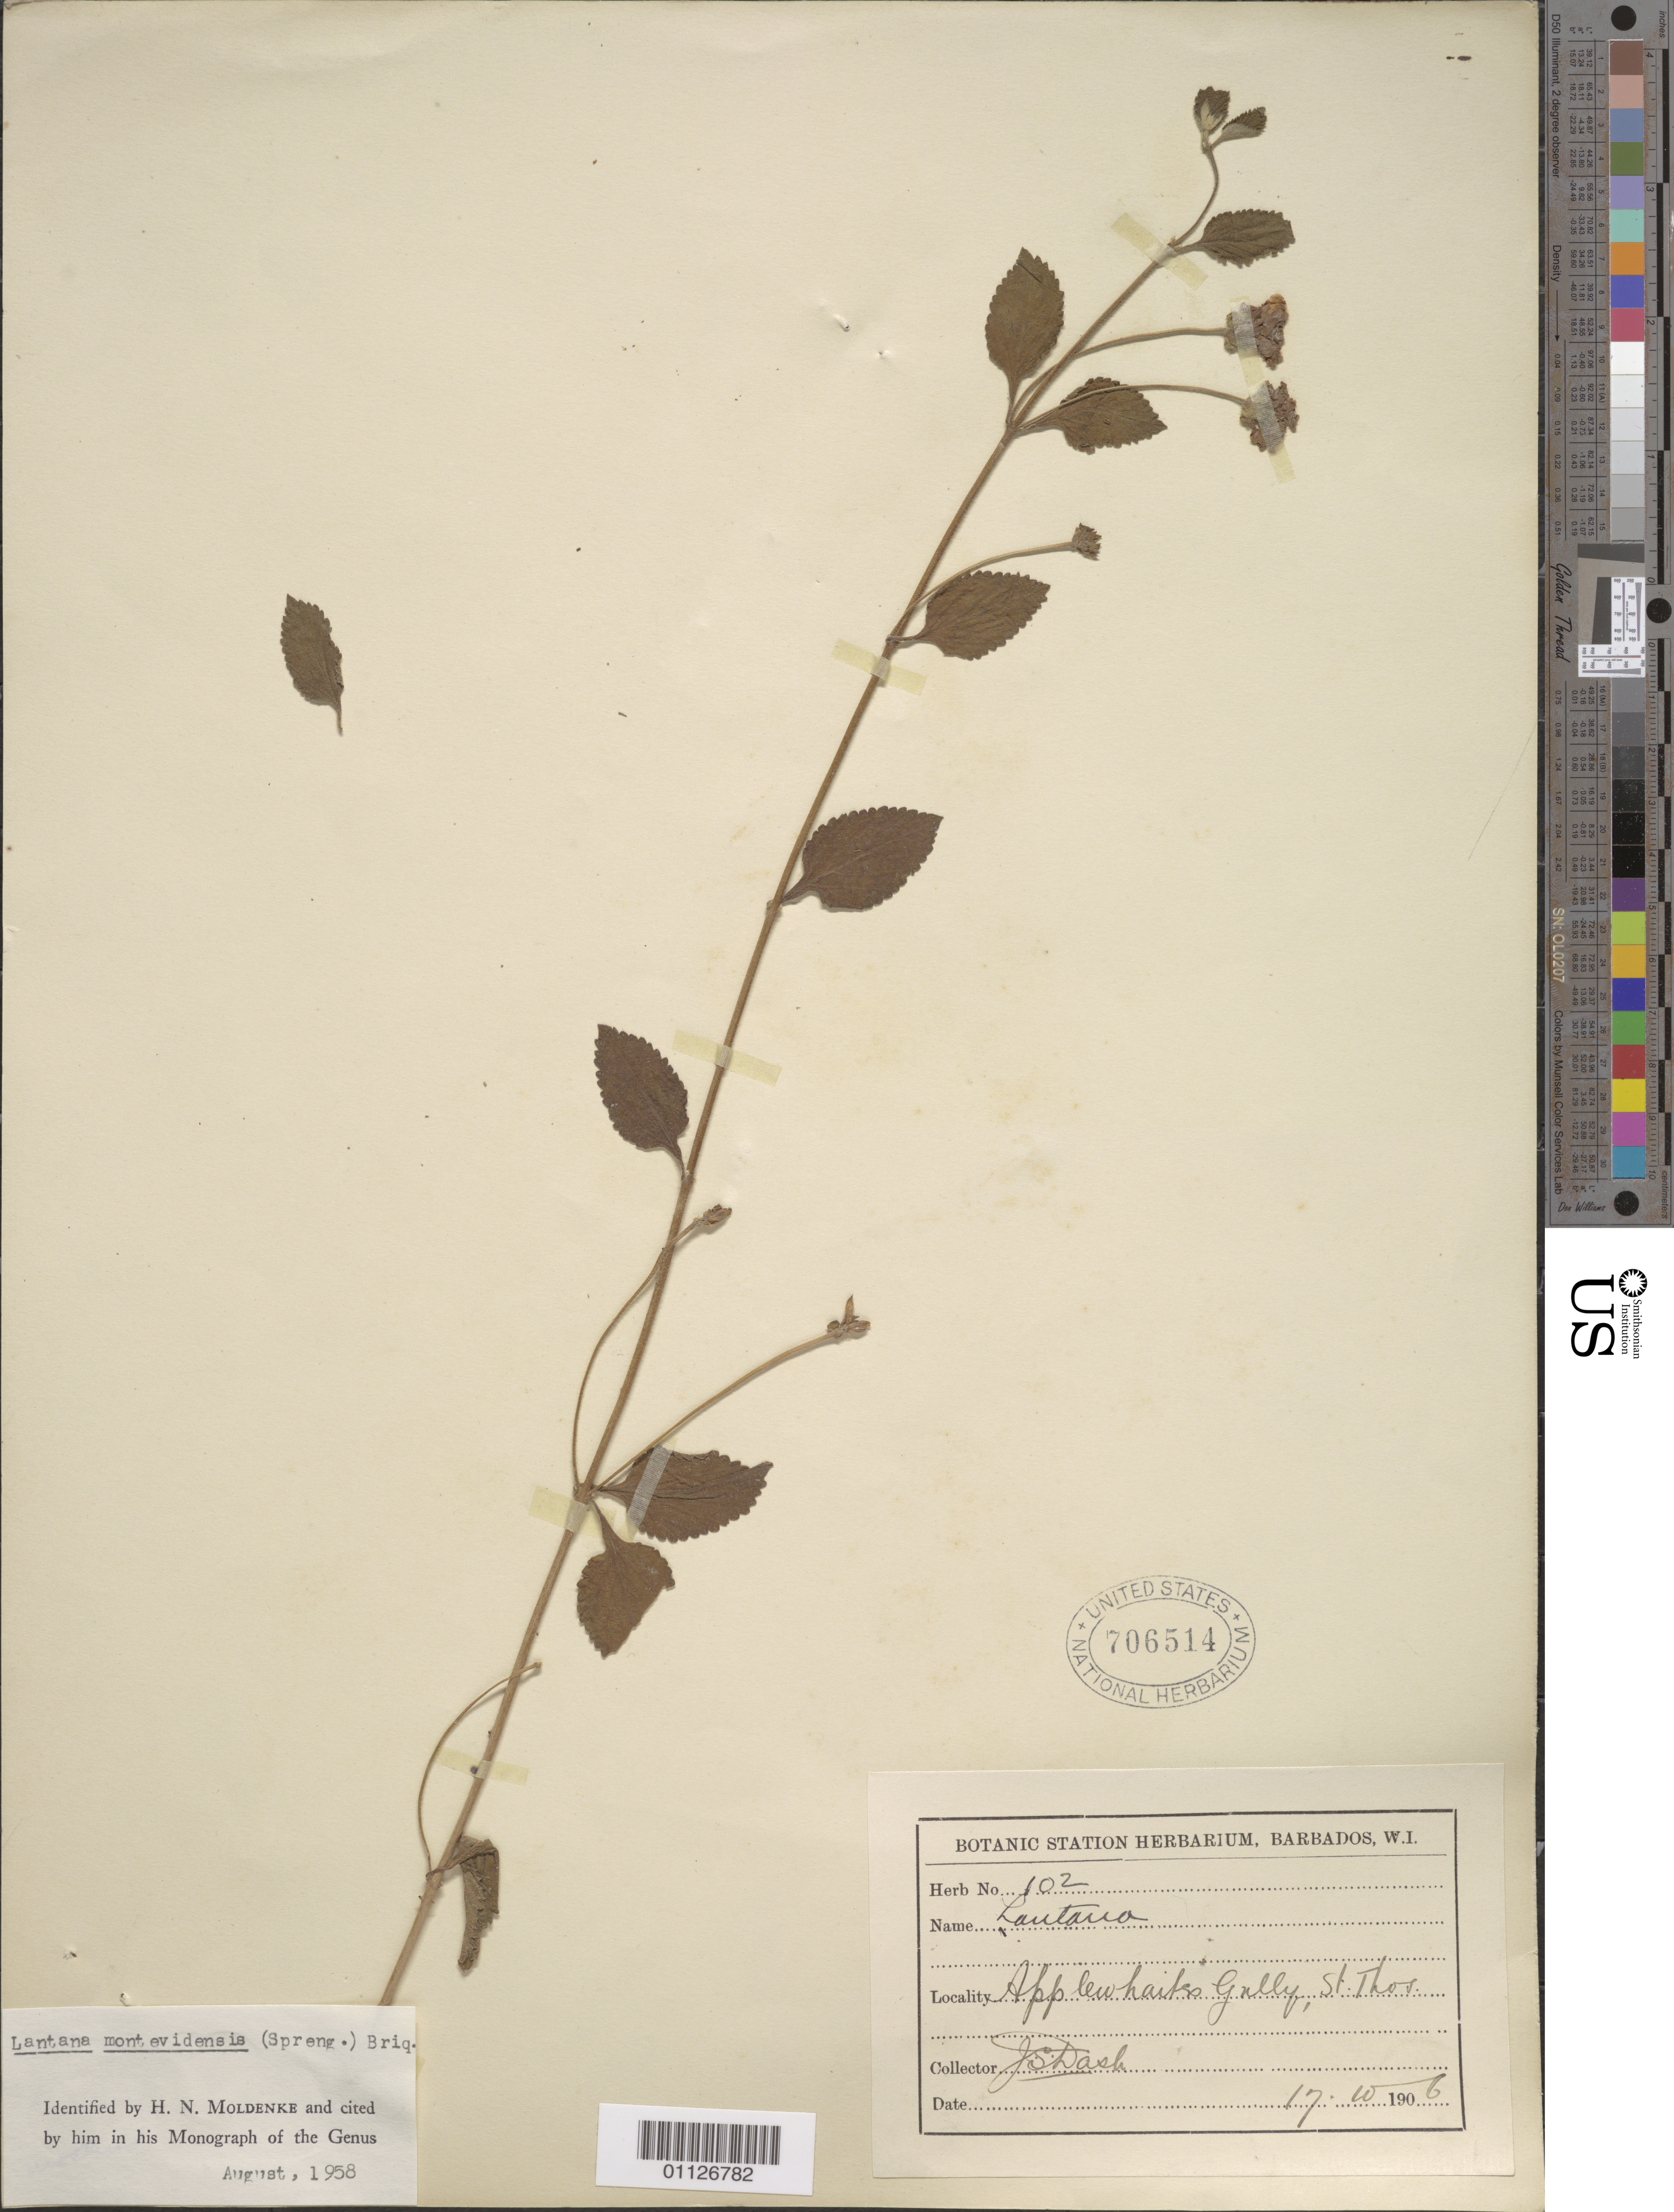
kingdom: Plantae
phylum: Tracheophyta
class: Magnoliopsida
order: Lamiales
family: Verbenaceae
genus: Lantana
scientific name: Lantana montevidensis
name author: (Spreng.) Briq.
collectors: J. Dash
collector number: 102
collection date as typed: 17 Oct 1906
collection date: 1906-10-17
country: Barbados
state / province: Saint Thomas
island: Barbados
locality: Applewhaites Gully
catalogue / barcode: US 706514